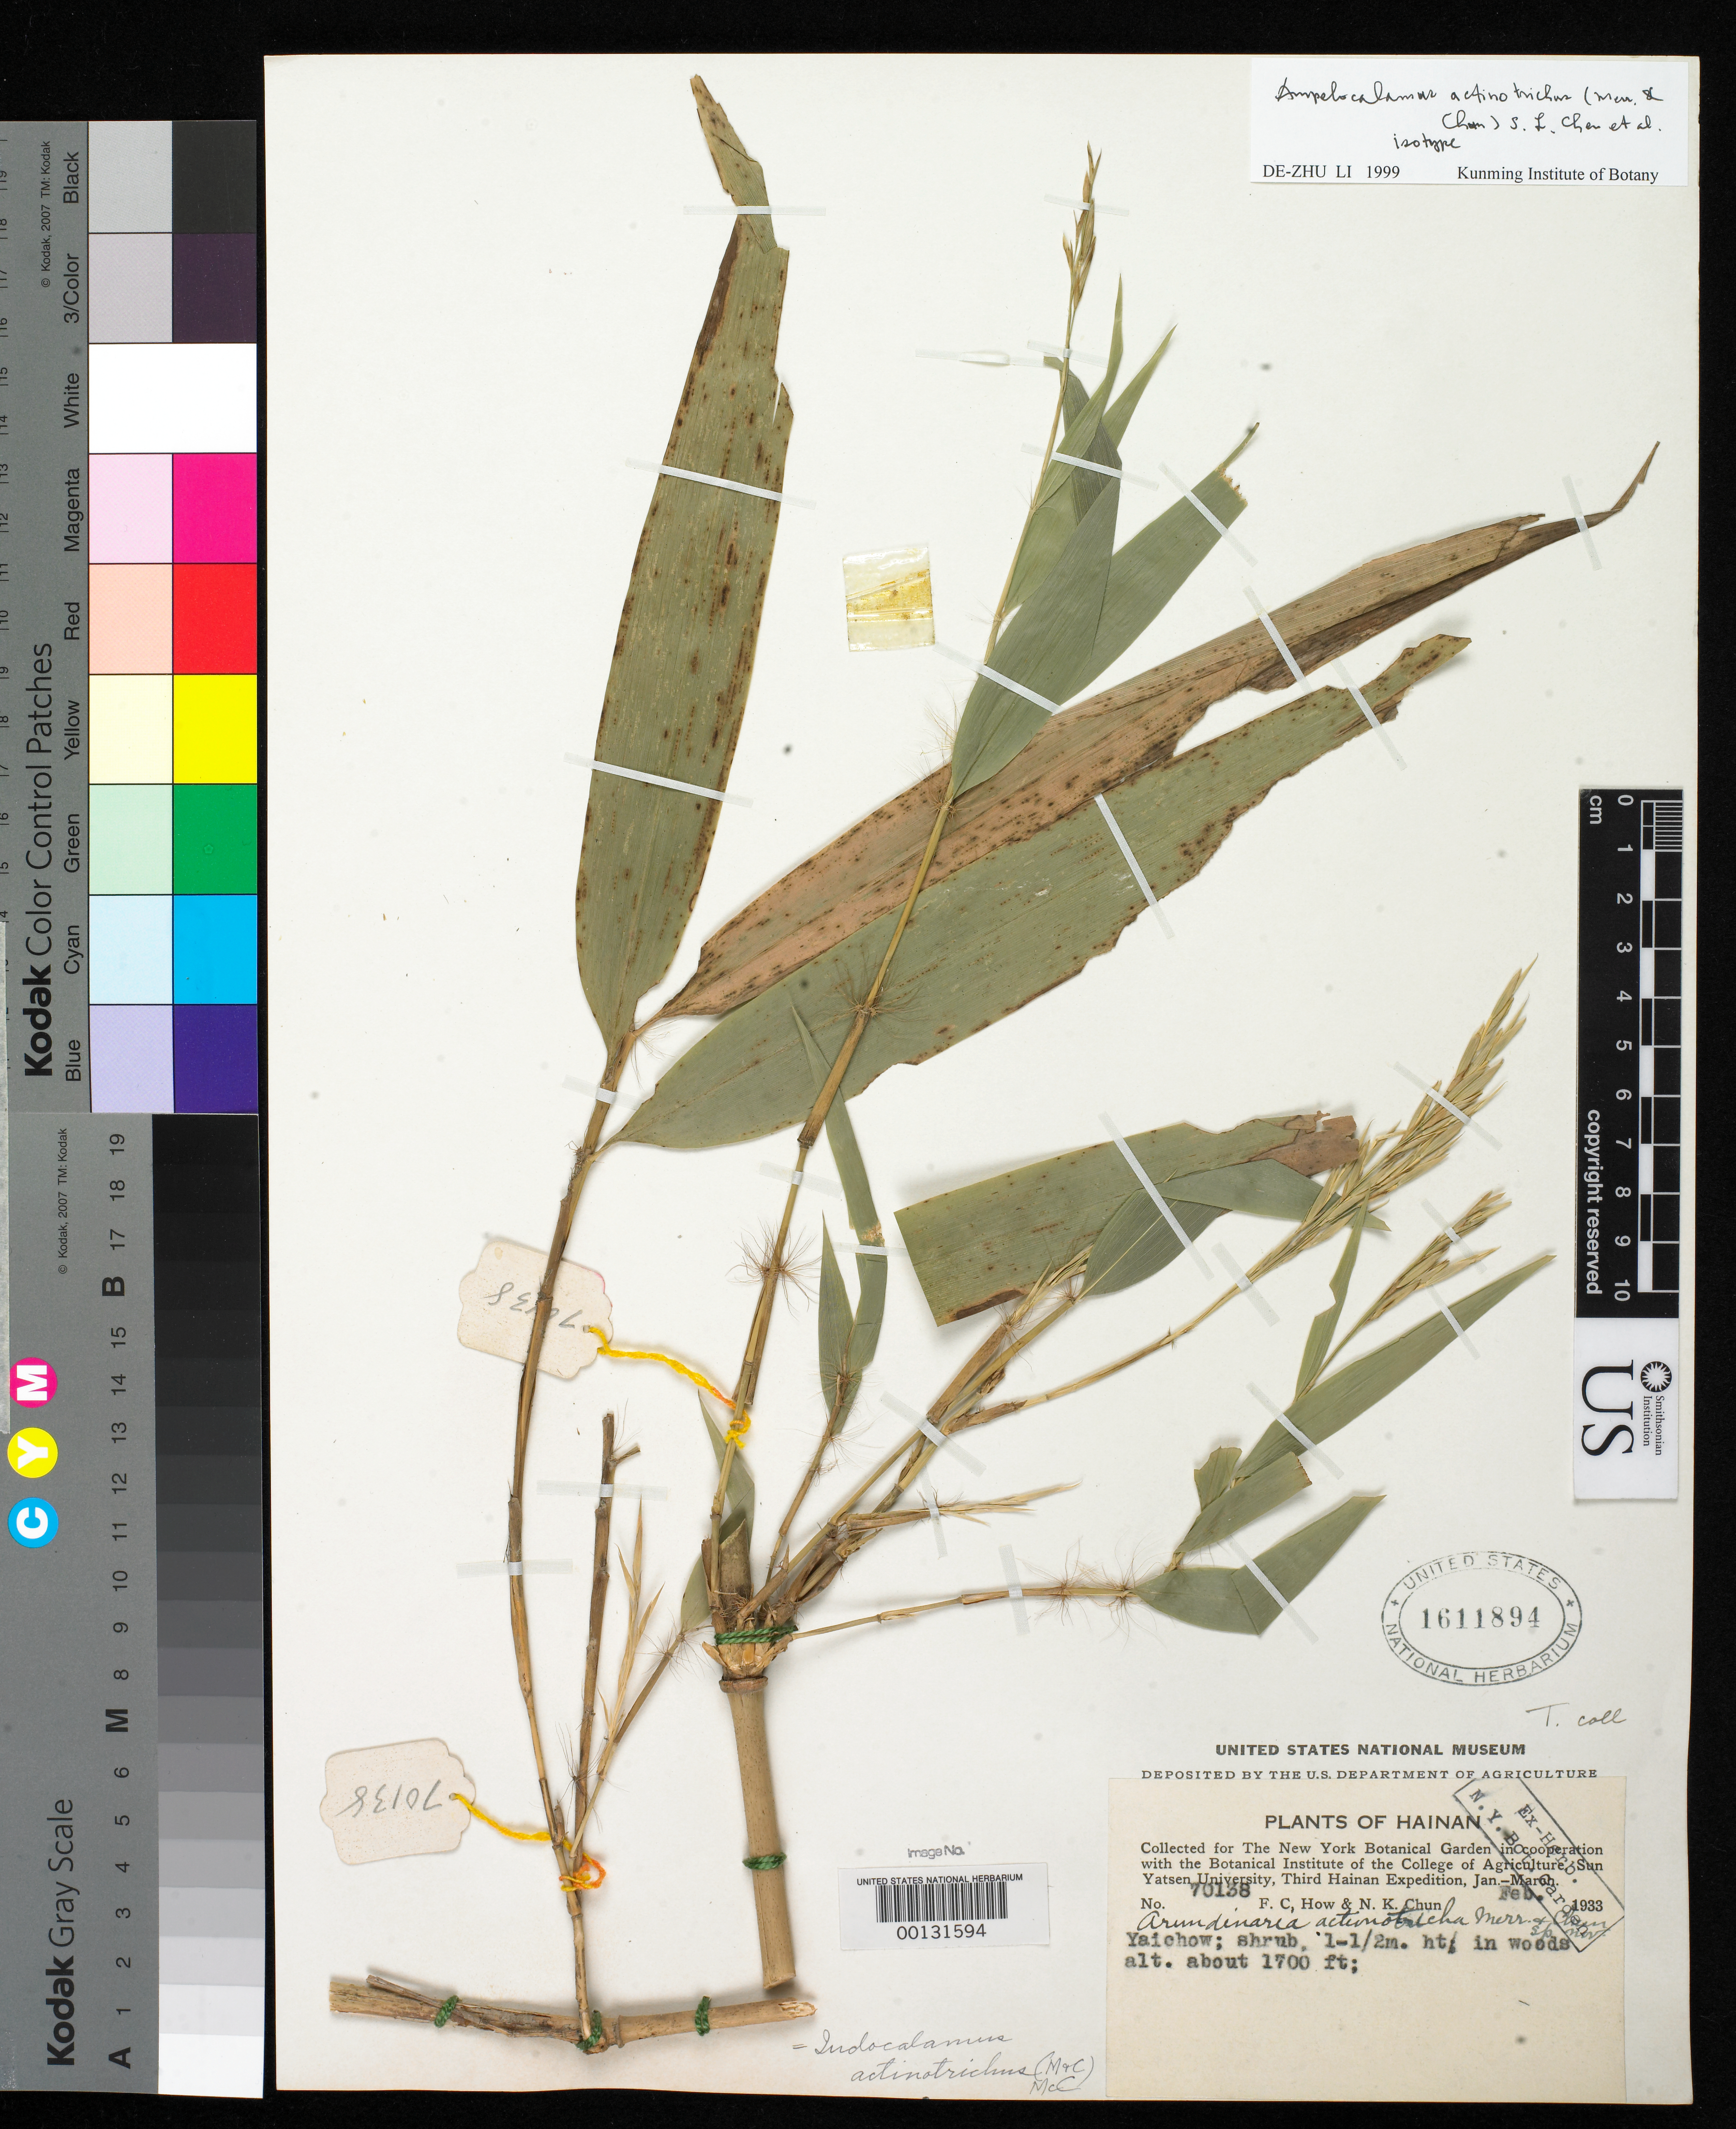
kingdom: Plantae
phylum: Tracheophyta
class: Liliopsida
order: Poales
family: Poaceae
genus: Arundinaria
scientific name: Arundinaria actinotricha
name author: Merr. & Chun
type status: Isotype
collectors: F. How & N. K. Chun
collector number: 70138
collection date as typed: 21 Aug 1933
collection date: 1933-08-21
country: China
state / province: Guangdong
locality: Yaichow.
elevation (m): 518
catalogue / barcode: US 1611894